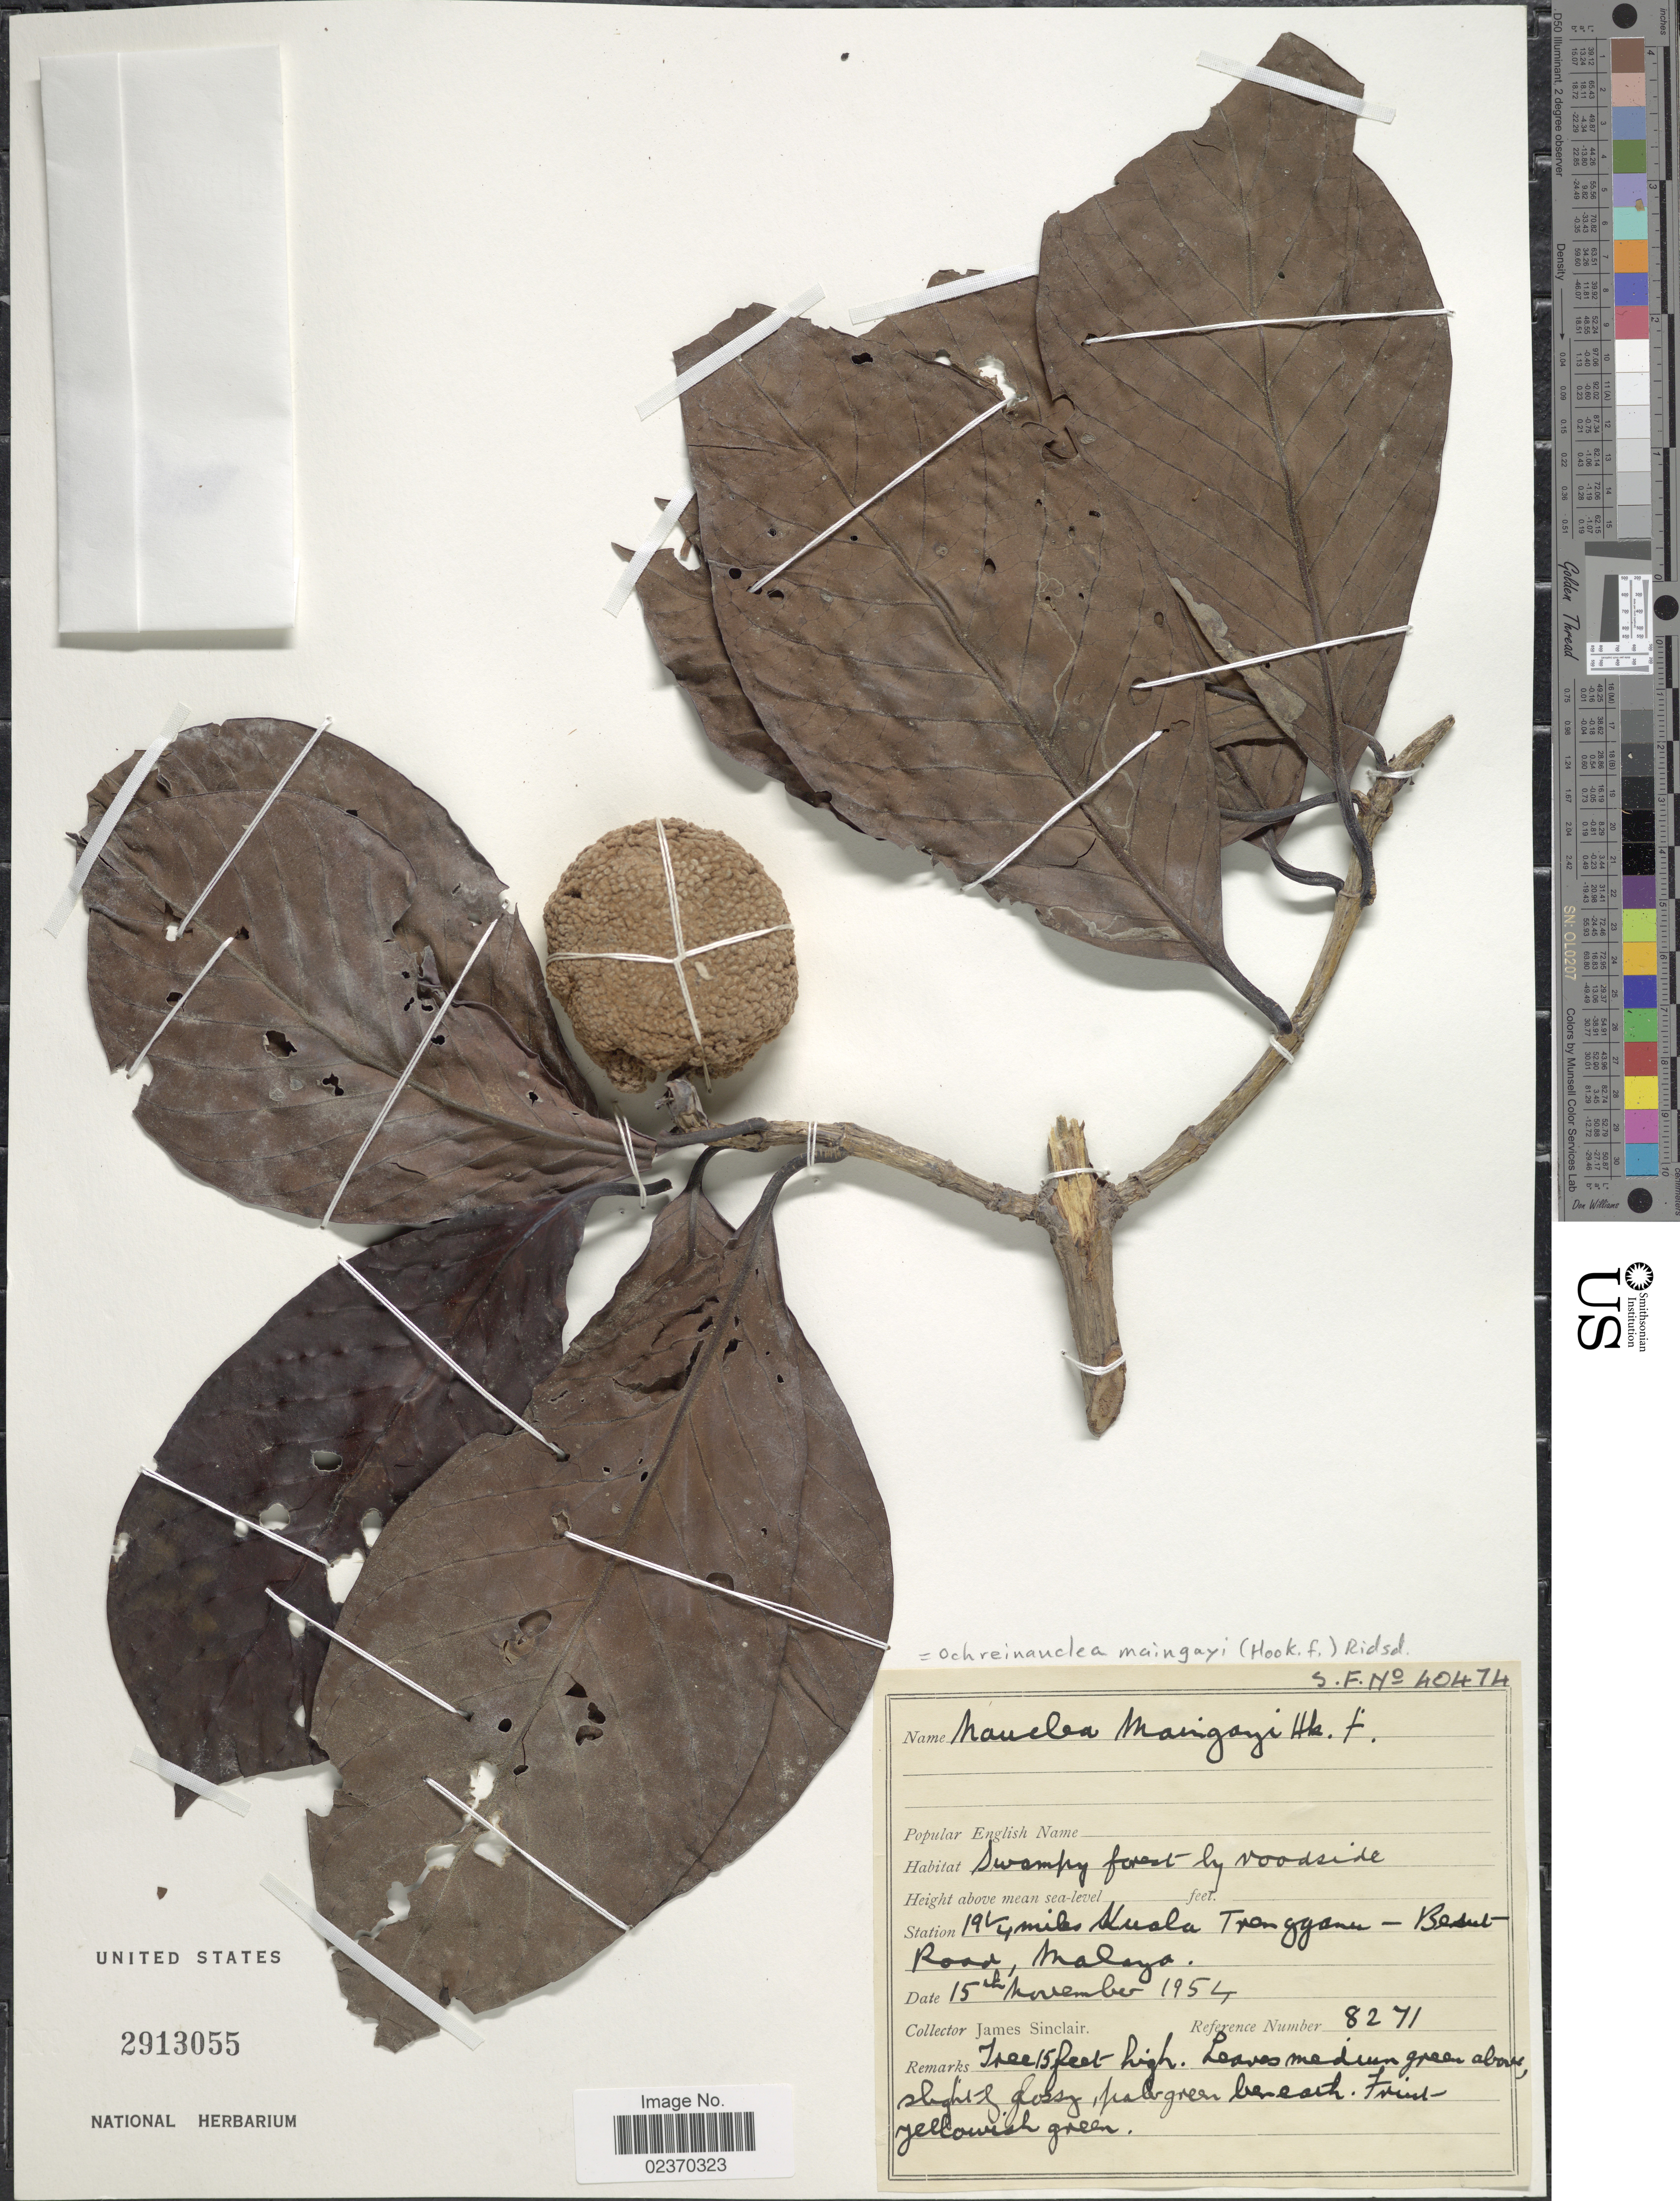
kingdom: Plantae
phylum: Tracheophyta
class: Magnoliopsida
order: Gentianales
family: Rubiaceae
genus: Ochreinauclea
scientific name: Ochreinauclea maingayi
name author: (Hook. f.) Ridsdale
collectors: J. Sinclair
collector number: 8271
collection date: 1954-11-15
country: Malaysia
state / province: Terengganu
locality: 19¼ miles Kuala Trengganu - Besul - Road, Malaya, Swampy forest by roadside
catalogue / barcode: US 2913055